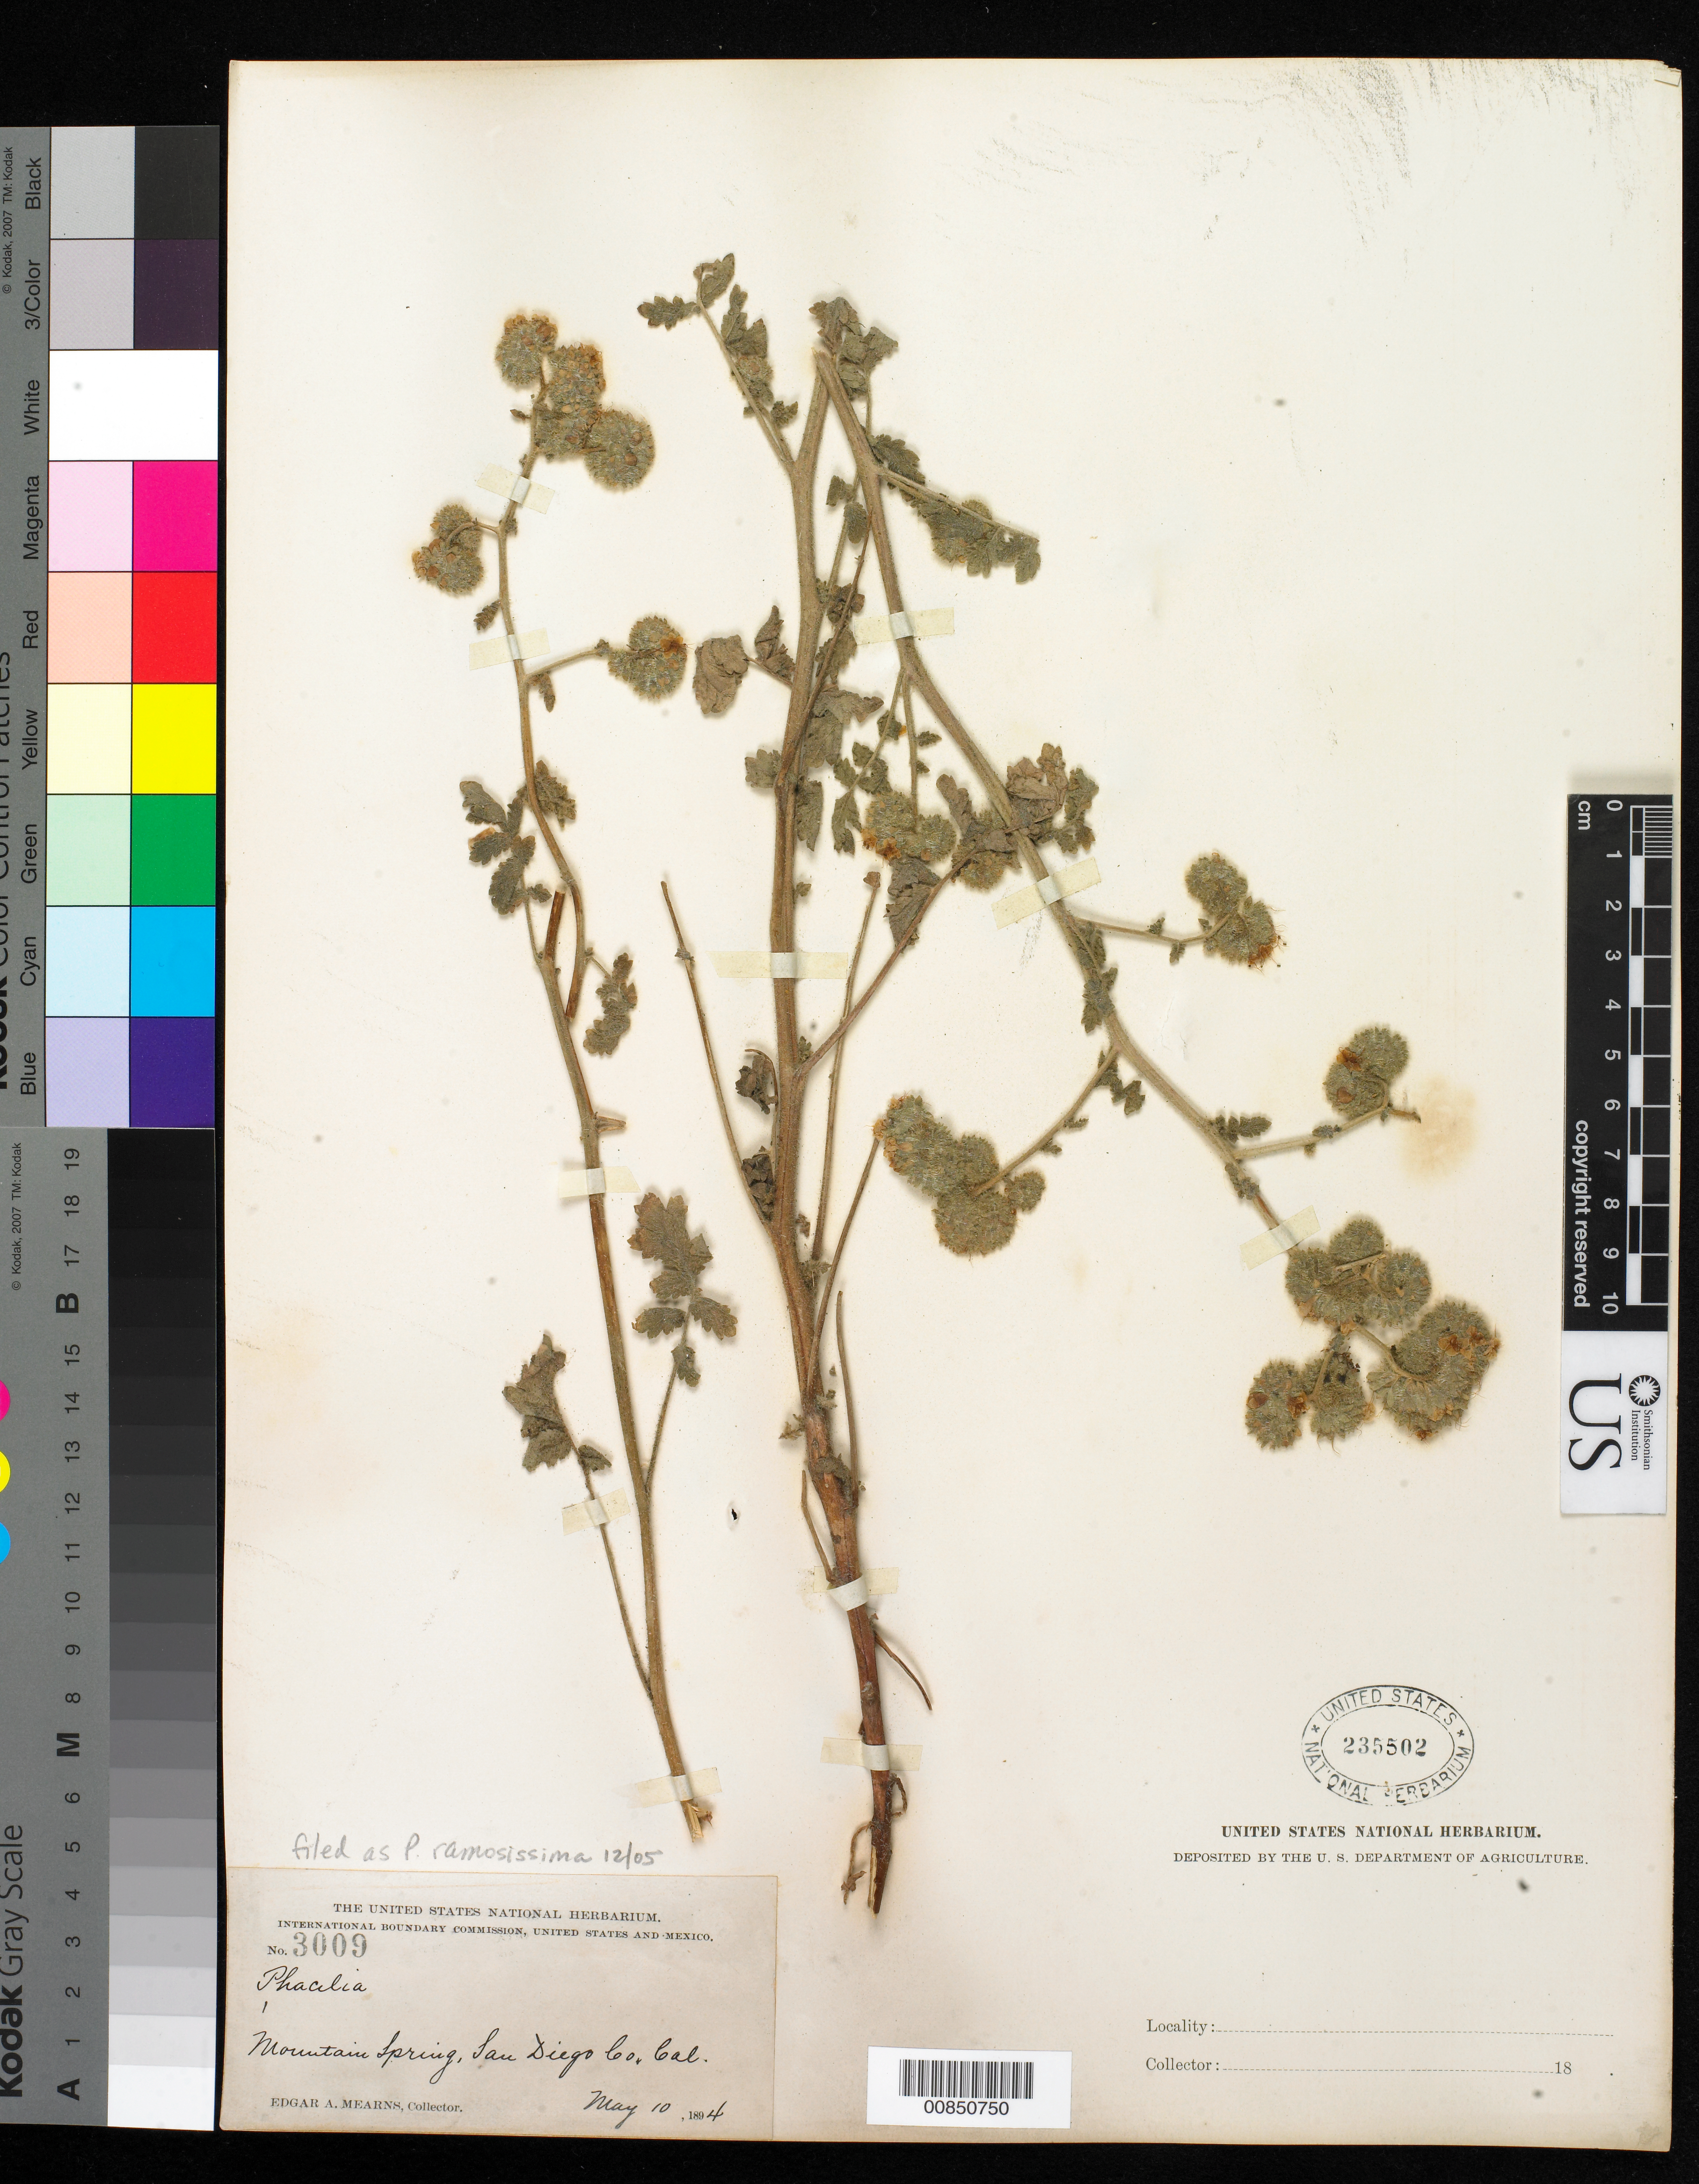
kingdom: Plantae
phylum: Tracheophyta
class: Magnoliopsida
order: Boraginales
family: Hydrophyllaceae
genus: Phacelia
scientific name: Phacelia ramosissima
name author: Douglas ex Lehm.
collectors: E. A. Mearns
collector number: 3009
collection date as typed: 10 May 1894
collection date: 1894-05-10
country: United States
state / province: California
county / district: San Diego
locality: Mountain Spring, San Diego County, California.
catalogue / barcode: US 235502